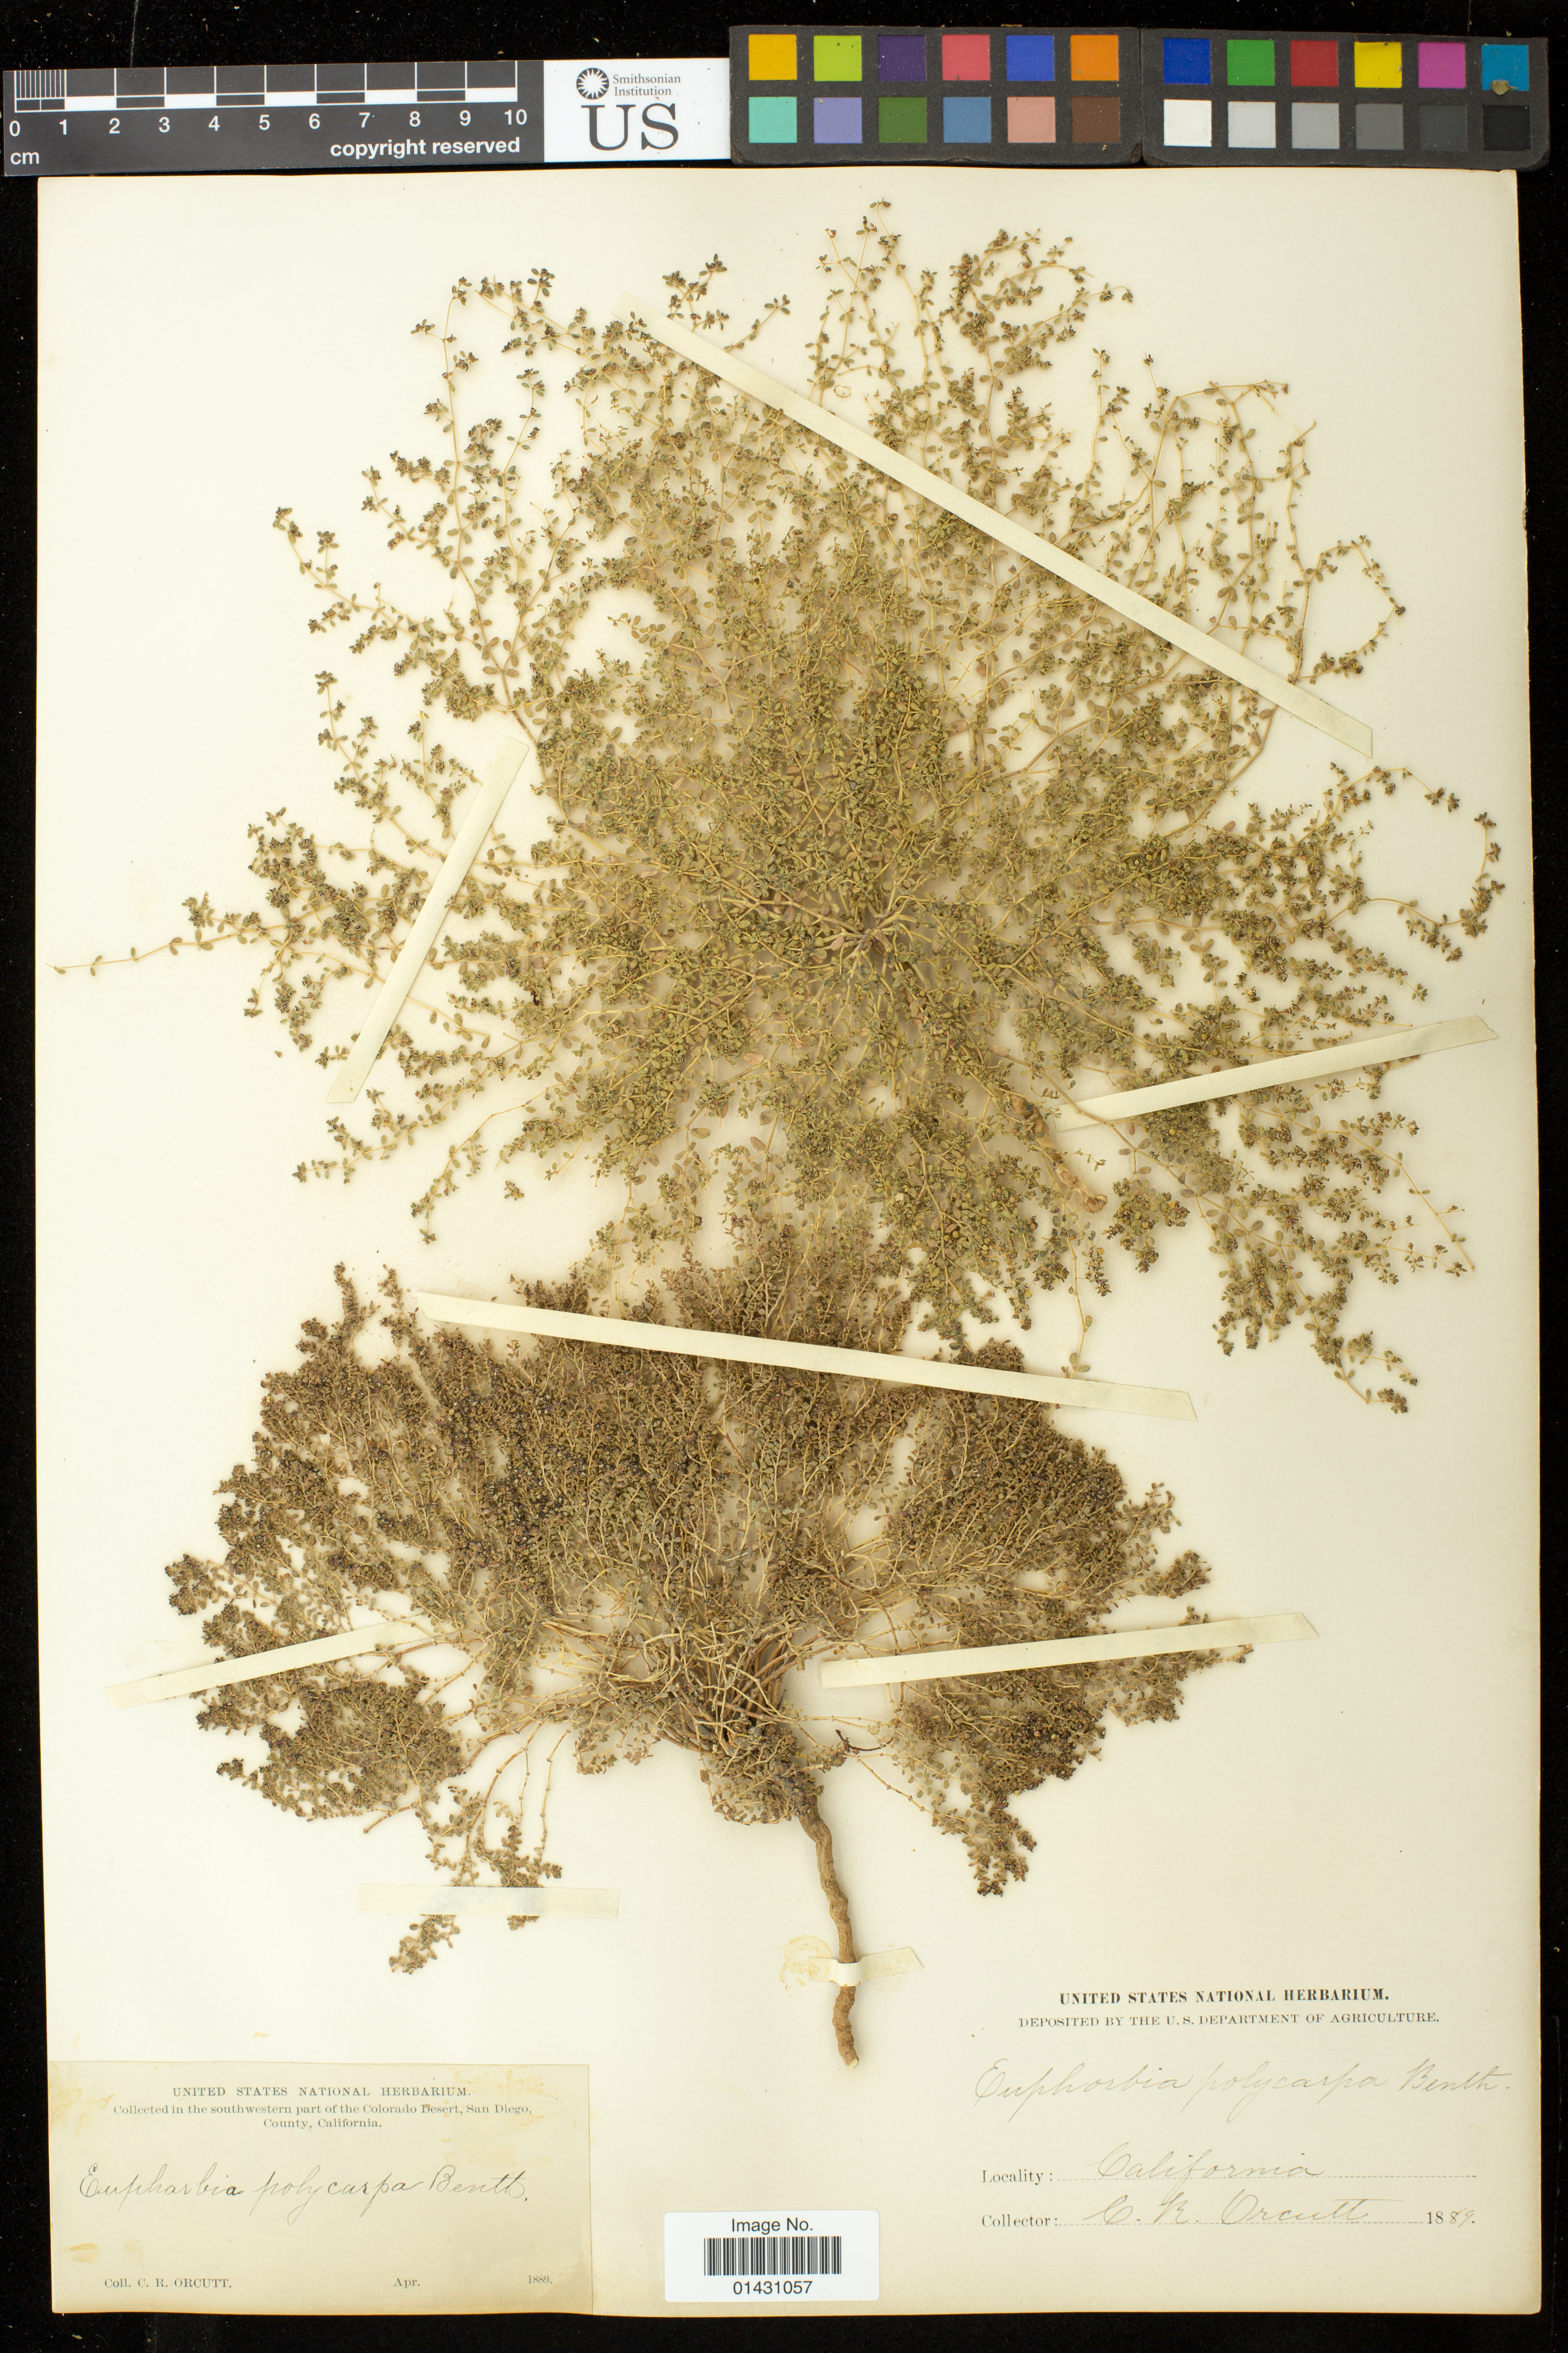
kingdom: Plantae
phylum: Tracheophyta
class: Magnoliopsida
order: Malpighiales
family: Euphorbiaceae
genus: Euphorbia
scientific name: Euphorbia polycarpa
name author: Benth.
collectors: C. R. Orcutt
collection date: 1889-04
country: United States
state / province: California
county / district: San Diego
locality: Southwestern part of the Colorado Desert